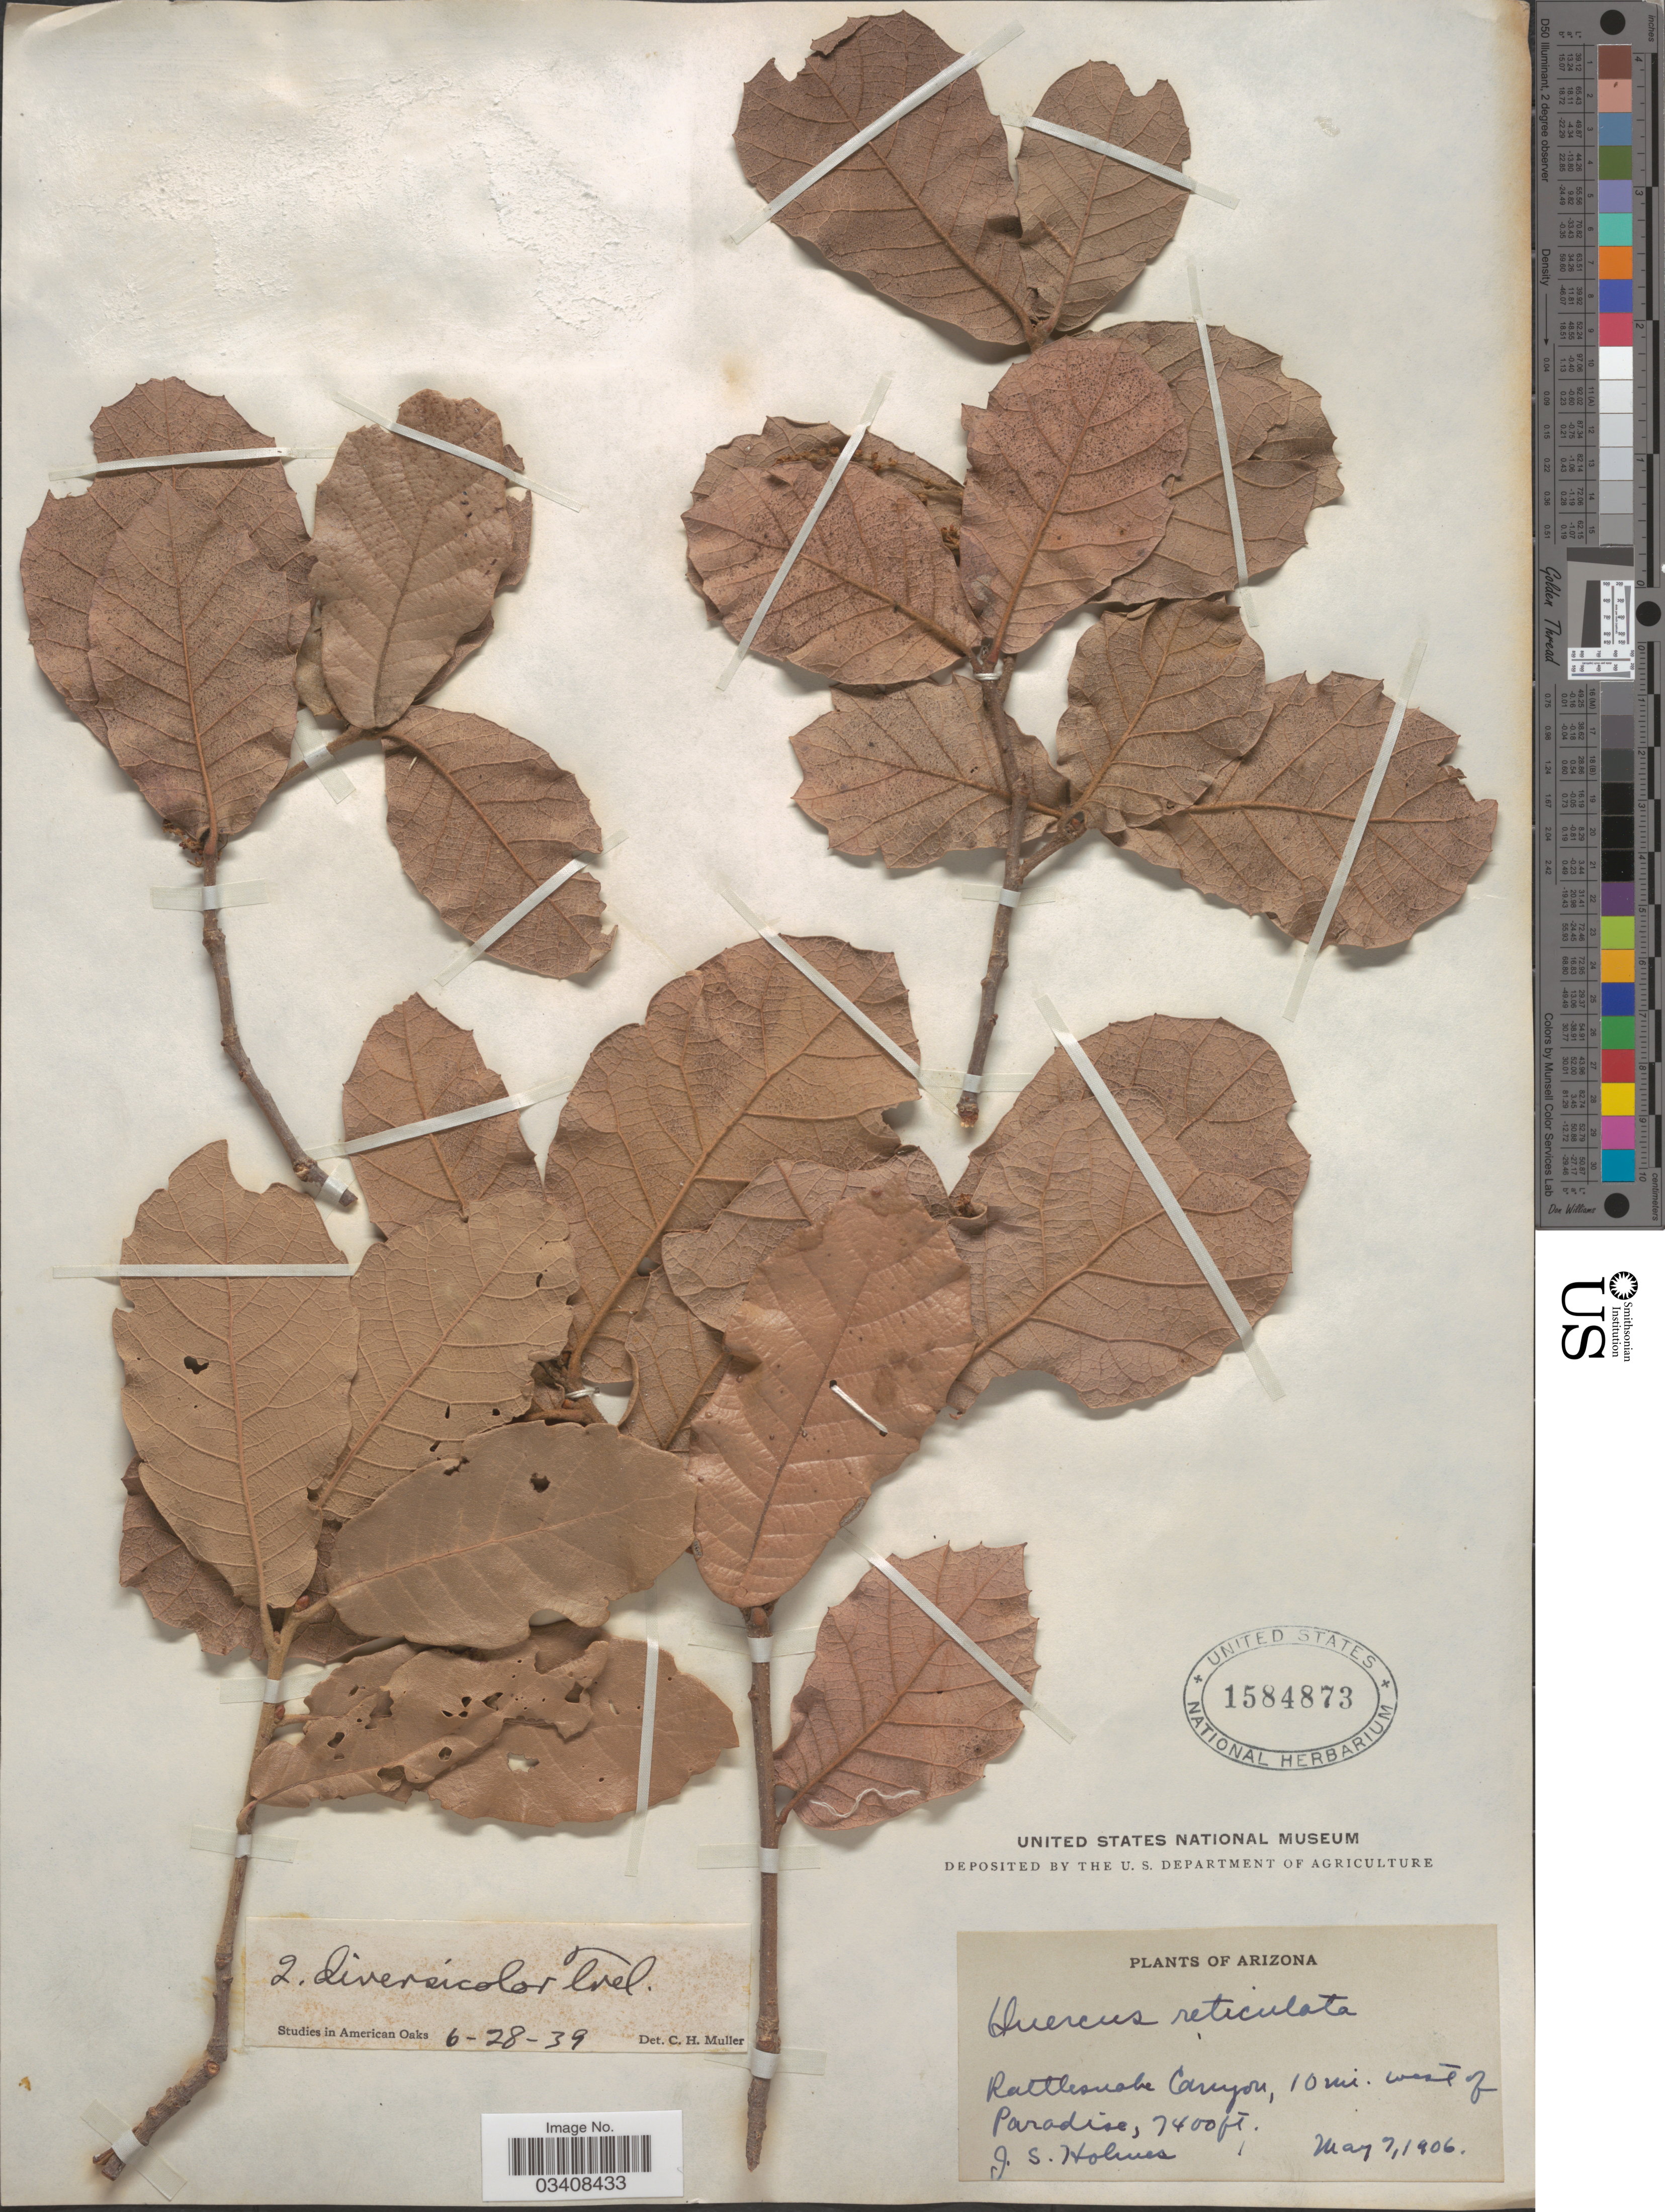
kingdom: Plantae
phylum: Tracheophyta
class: Magnoliopsida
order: Fagales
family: Fagaceae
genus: Quercus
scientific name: Quercus rugosa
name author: Née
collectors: J. Holmes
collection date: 1906-05-07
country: United States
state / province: Arizona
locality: Rattlesnake Canyon, 10 mi. west of Paradise.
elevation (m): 2256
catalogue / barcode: US 1584873